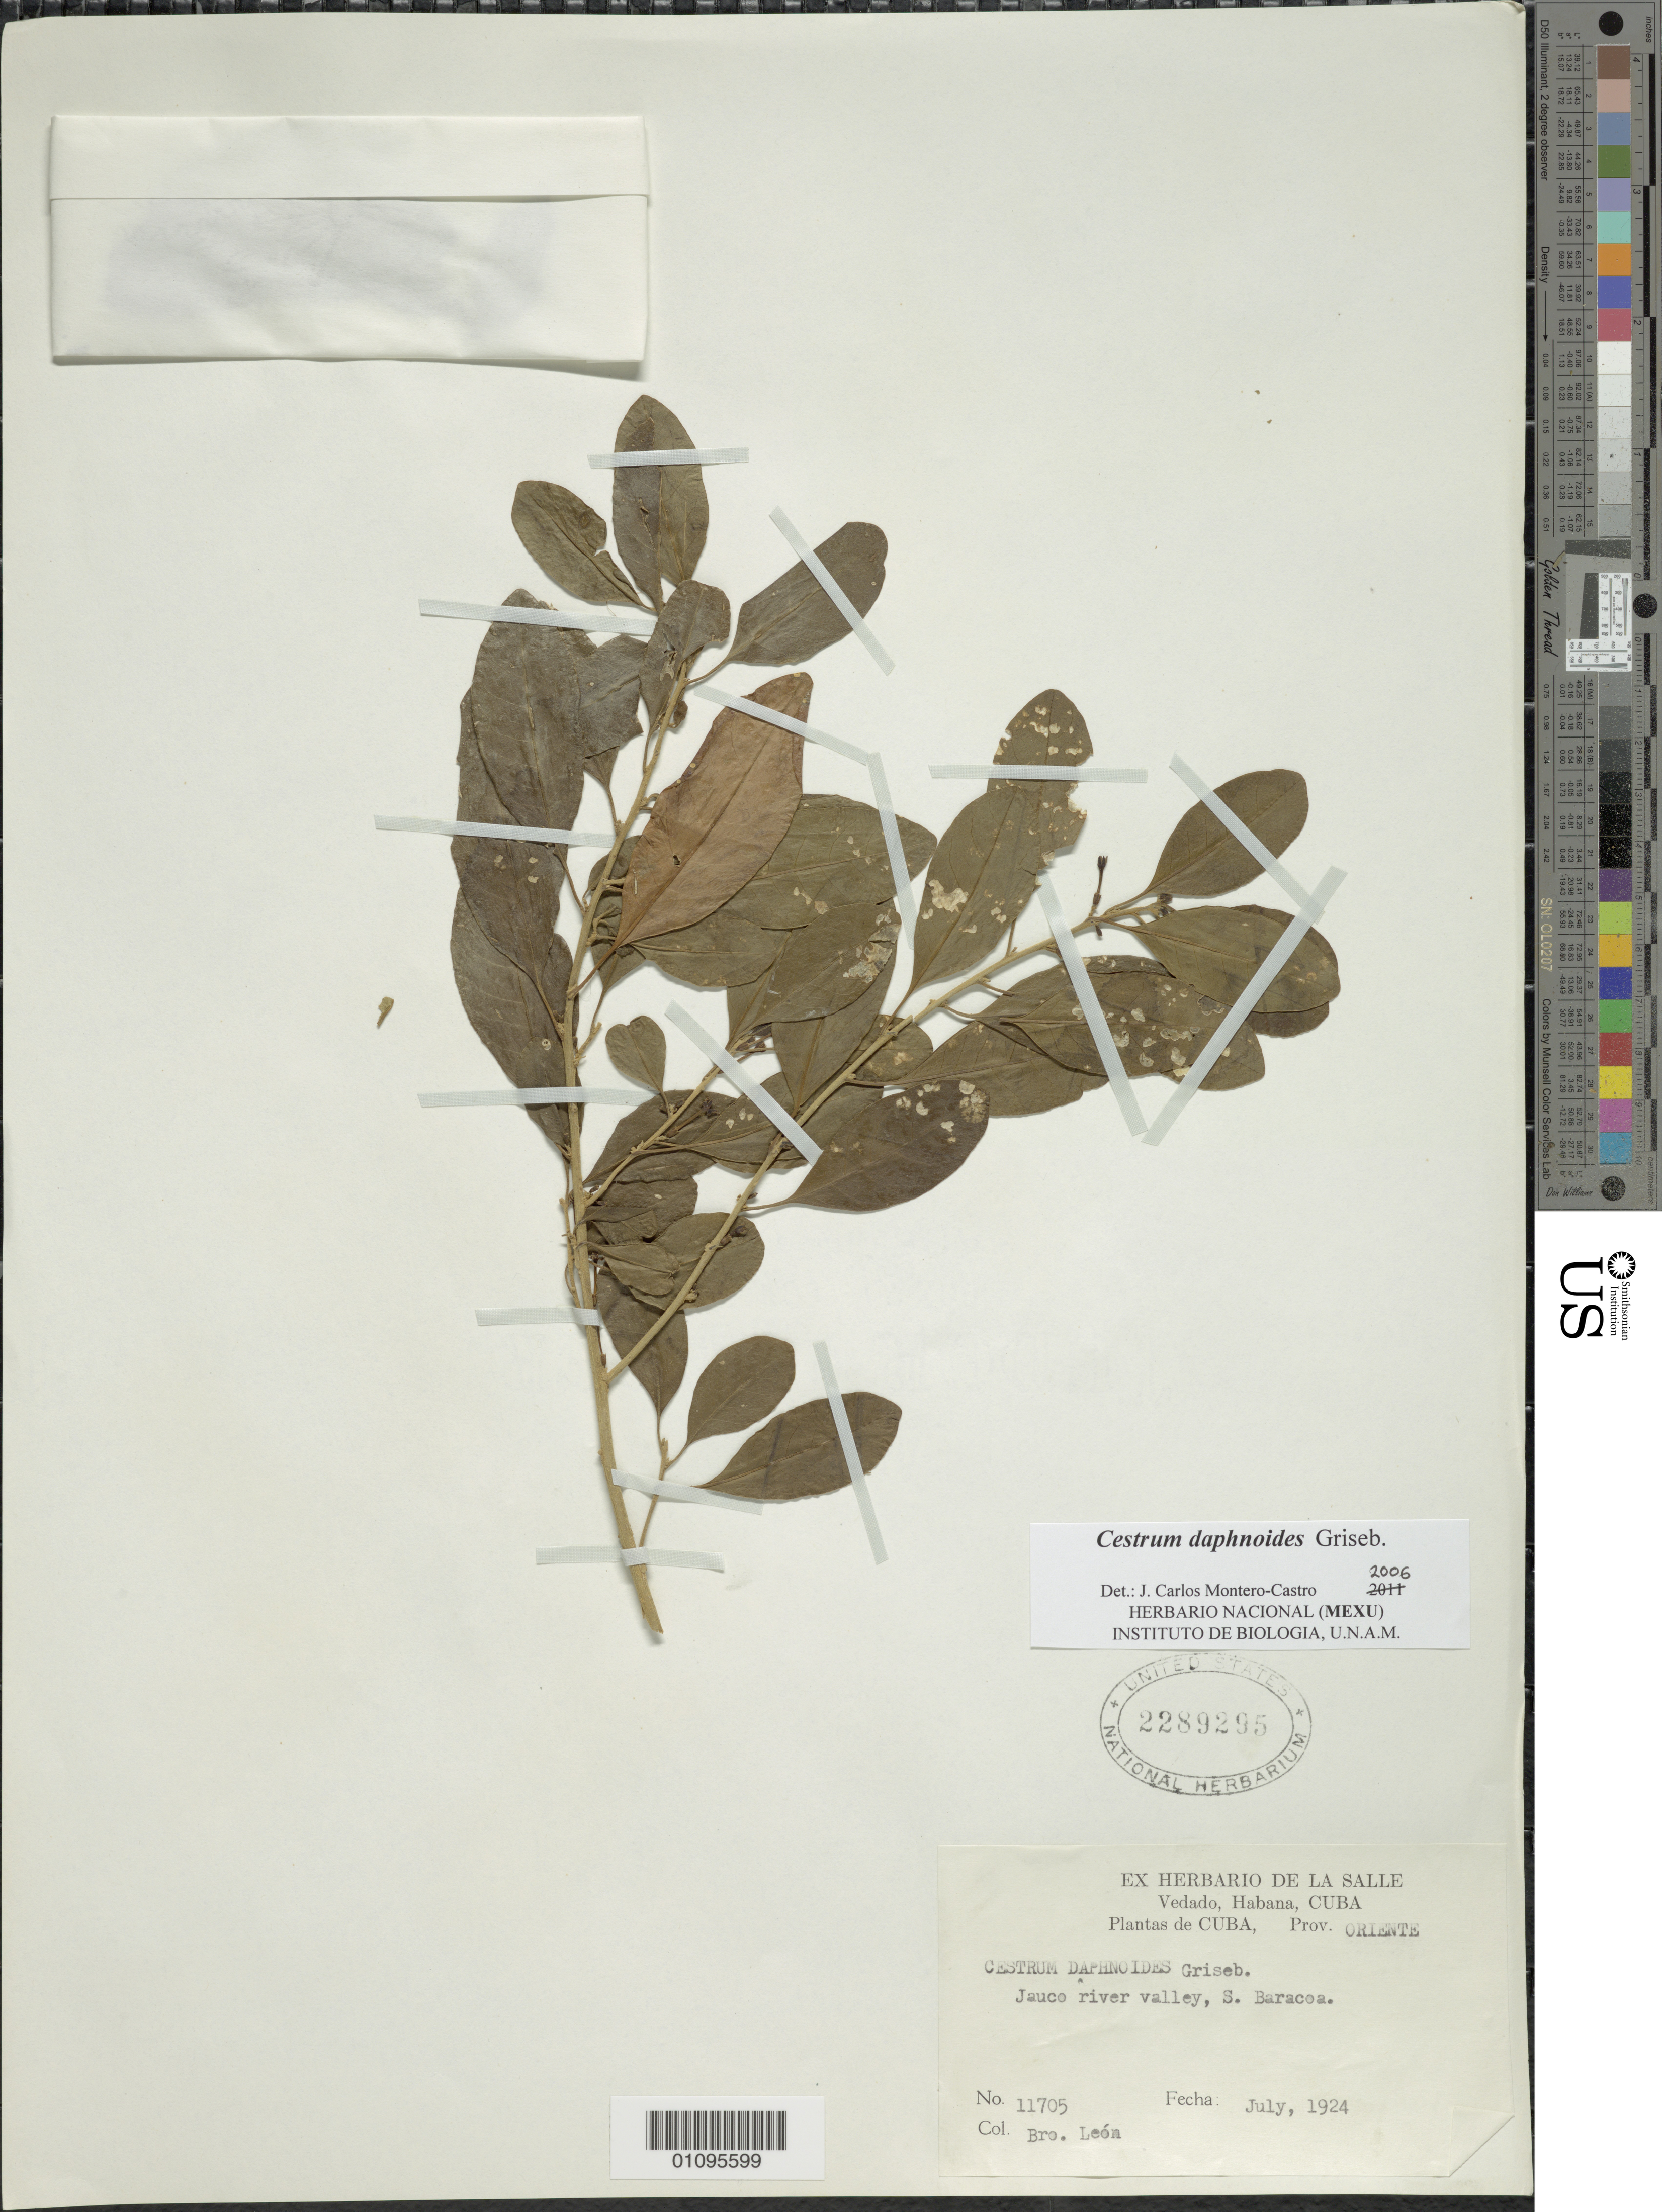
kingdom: Plantae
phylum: Tracheophyta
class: Magnoliopsida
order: Solanales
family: Solanaceae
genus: Cestrum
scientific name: Cestrum daphnoides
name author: Griseb.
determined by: Montero-Castro, J. C.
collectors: Bro. León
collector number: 11705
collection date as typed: Jul 1924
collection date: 1924-07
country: Cuba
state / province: Guantanamo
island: Cuba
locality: Jauce River valley, S Baracoa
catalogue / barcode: US 2289295